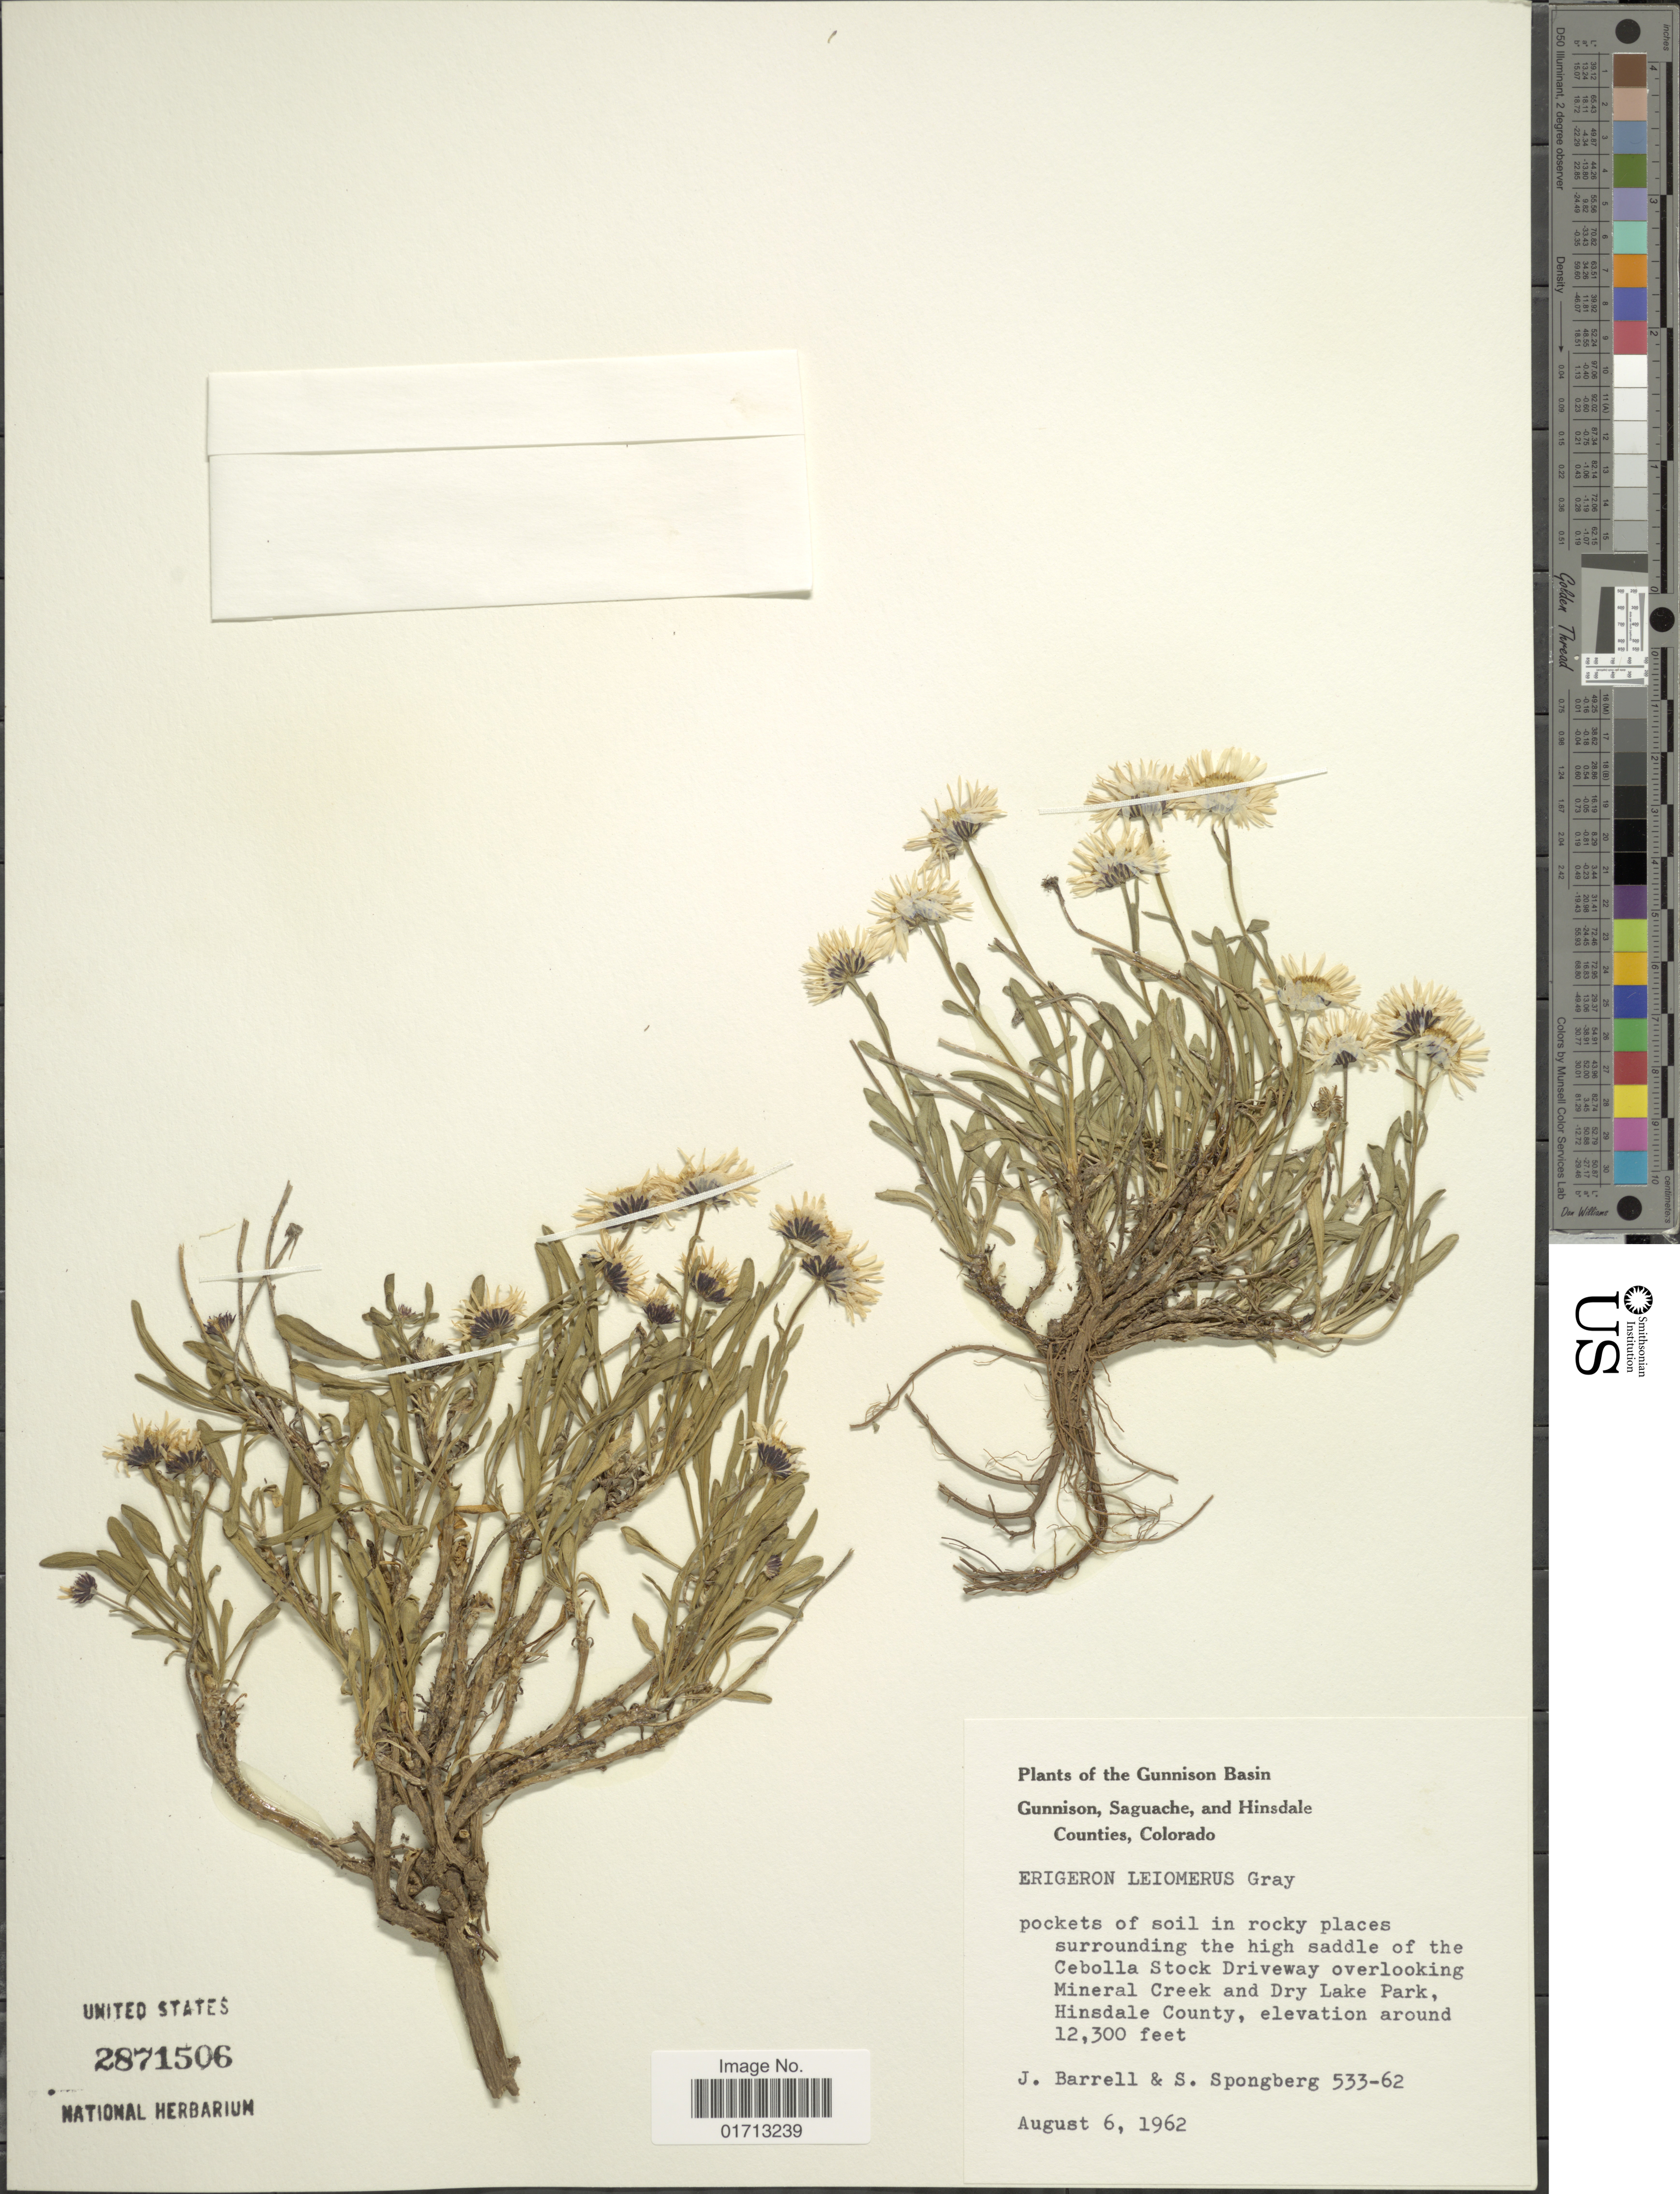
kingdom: Plantae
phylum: Tracheophyta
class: Magnoliopsida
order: Asterales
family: Asteraceae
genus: Erigeron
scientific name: Erigeron leiomerus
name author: A. Gray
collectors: J. Barrell & S. A.Spongberg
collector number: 533-62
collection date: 1962-08-06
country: United States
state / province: Colorado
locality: Gunnison Basin. Cebolla Stock Driveway overlooking Mineral Creek and Dry Lake Park, Hinsdale County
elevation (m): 3749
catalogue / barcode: US 2871506